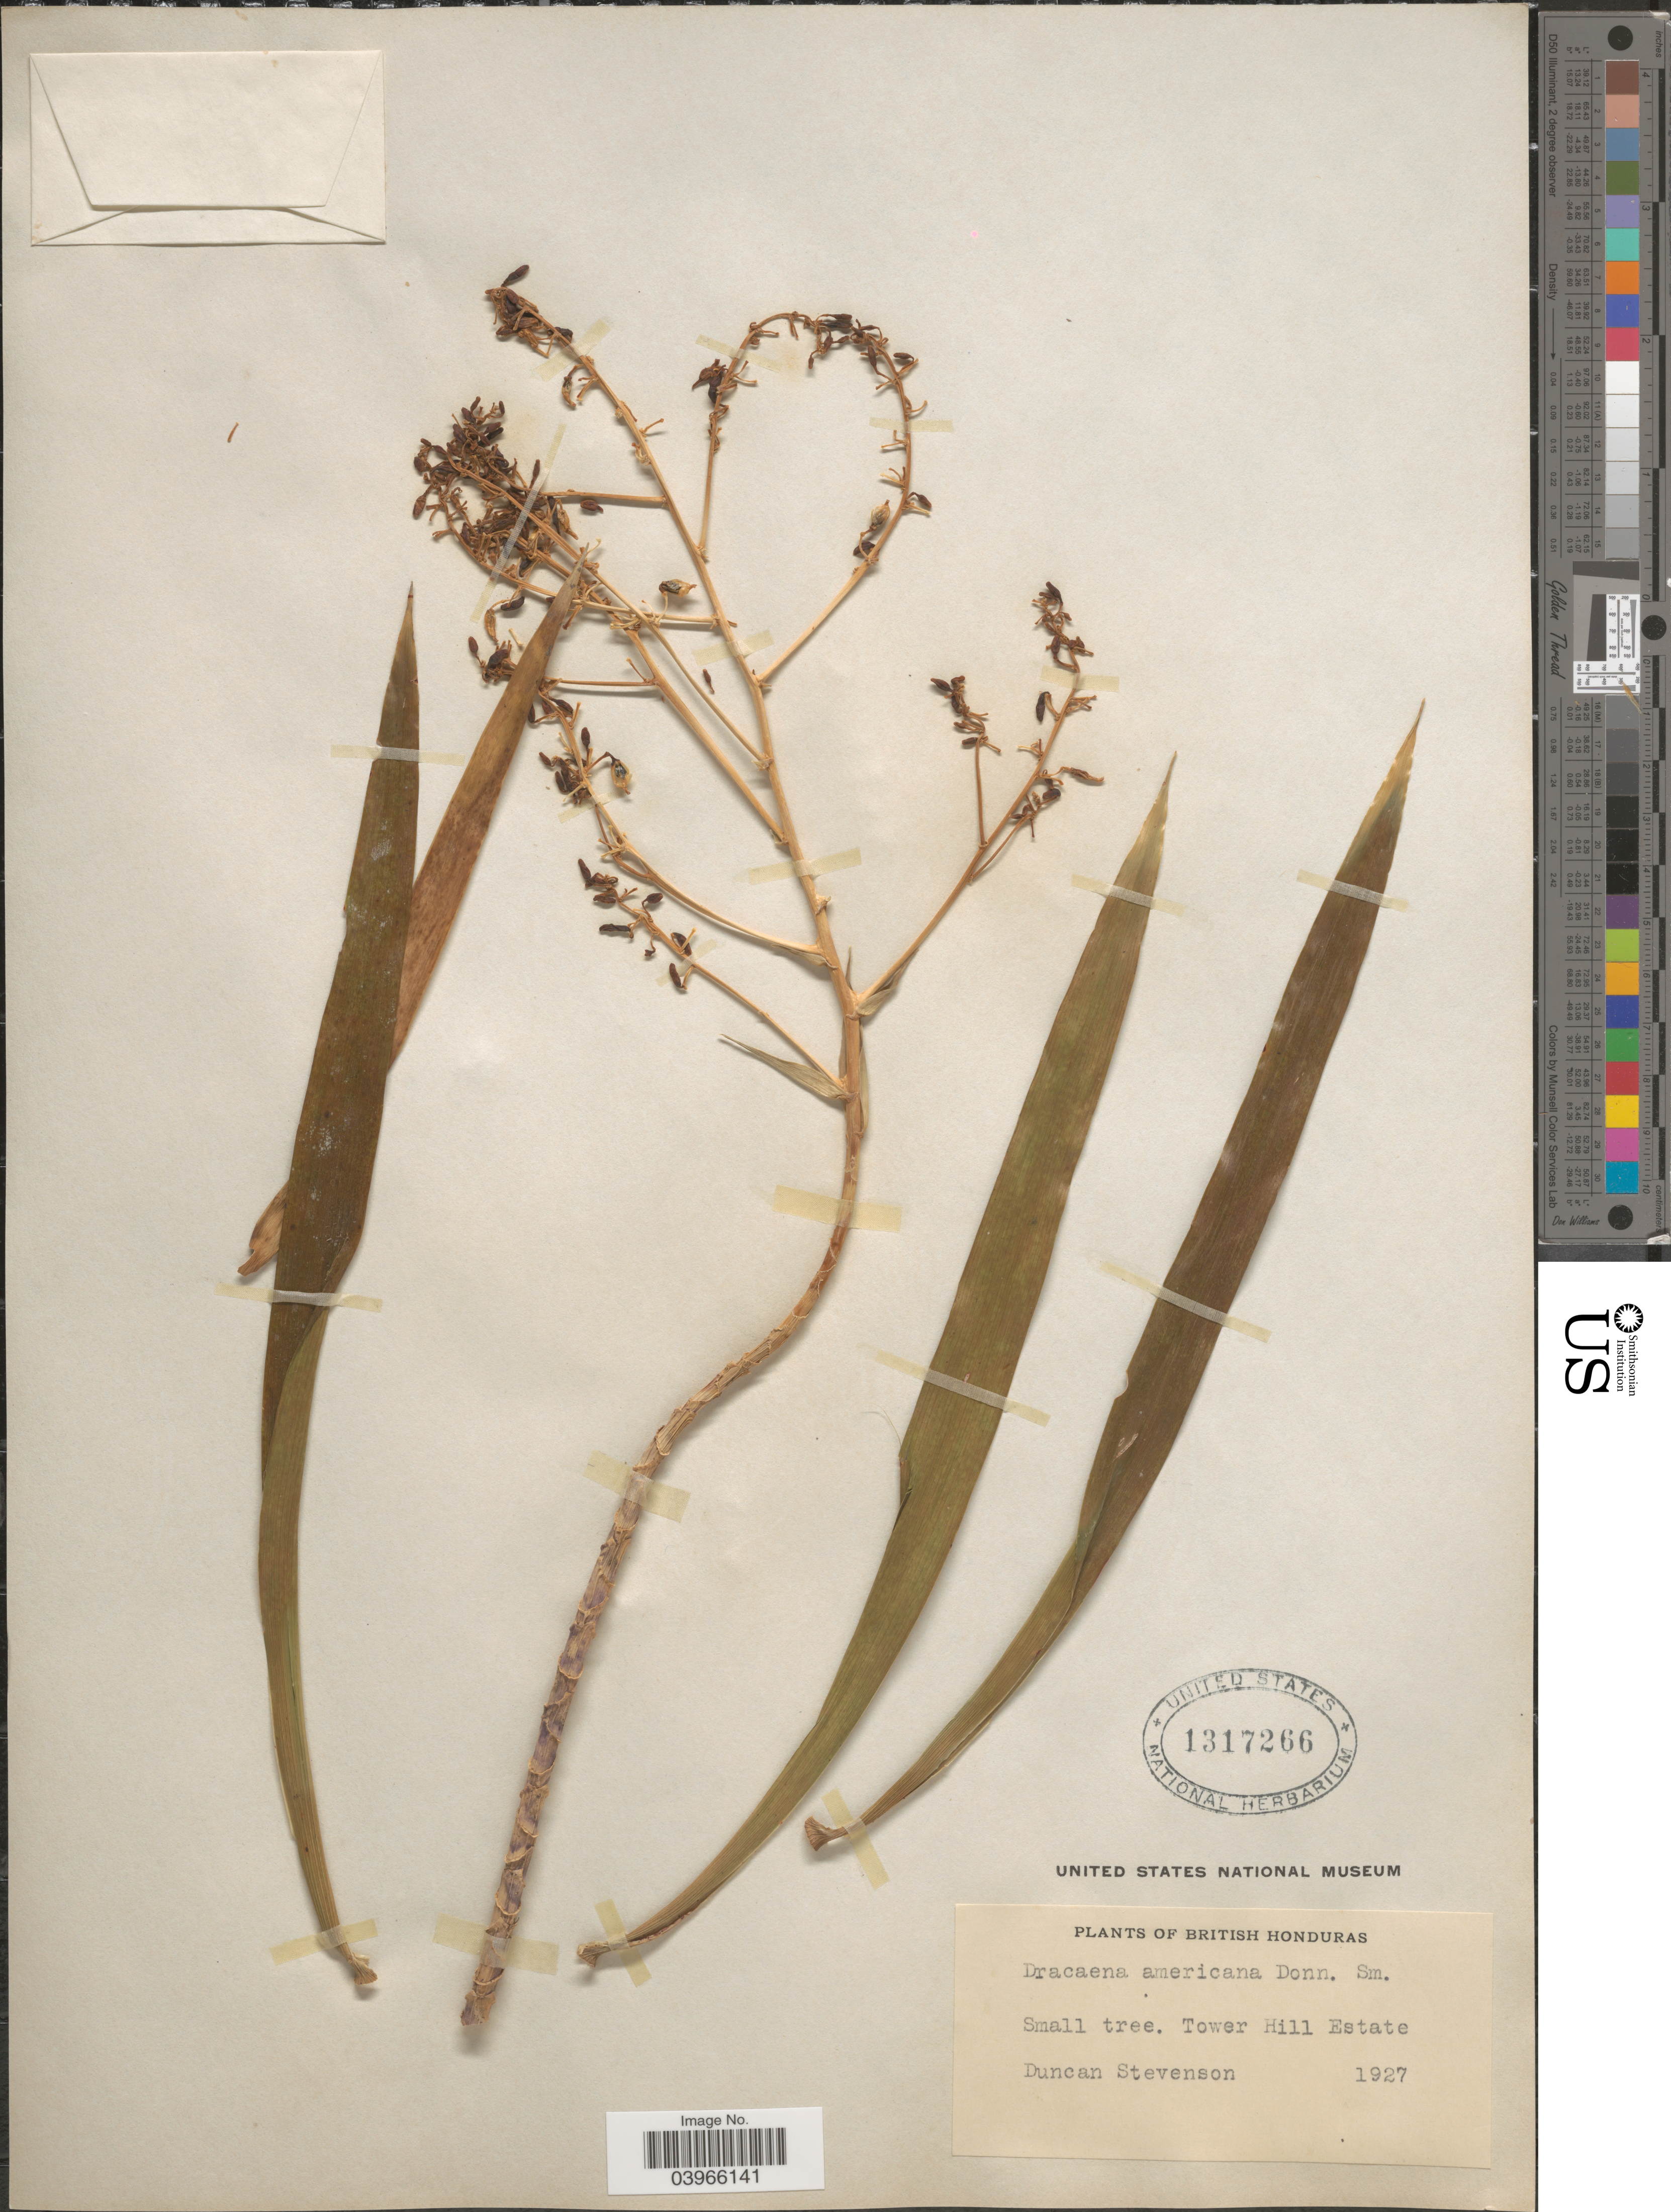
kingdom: Plantae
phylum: Tracheophyta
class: Liliopsida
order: Asparagales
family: Asparagaceae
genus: Dracaena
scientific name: Dracaena americana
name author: Donn. Sm. in Sarg.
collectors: D. Stevenson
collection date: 1927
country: Belize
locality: British Honduras. Tower Hill Estate.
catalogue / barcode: US 1317266